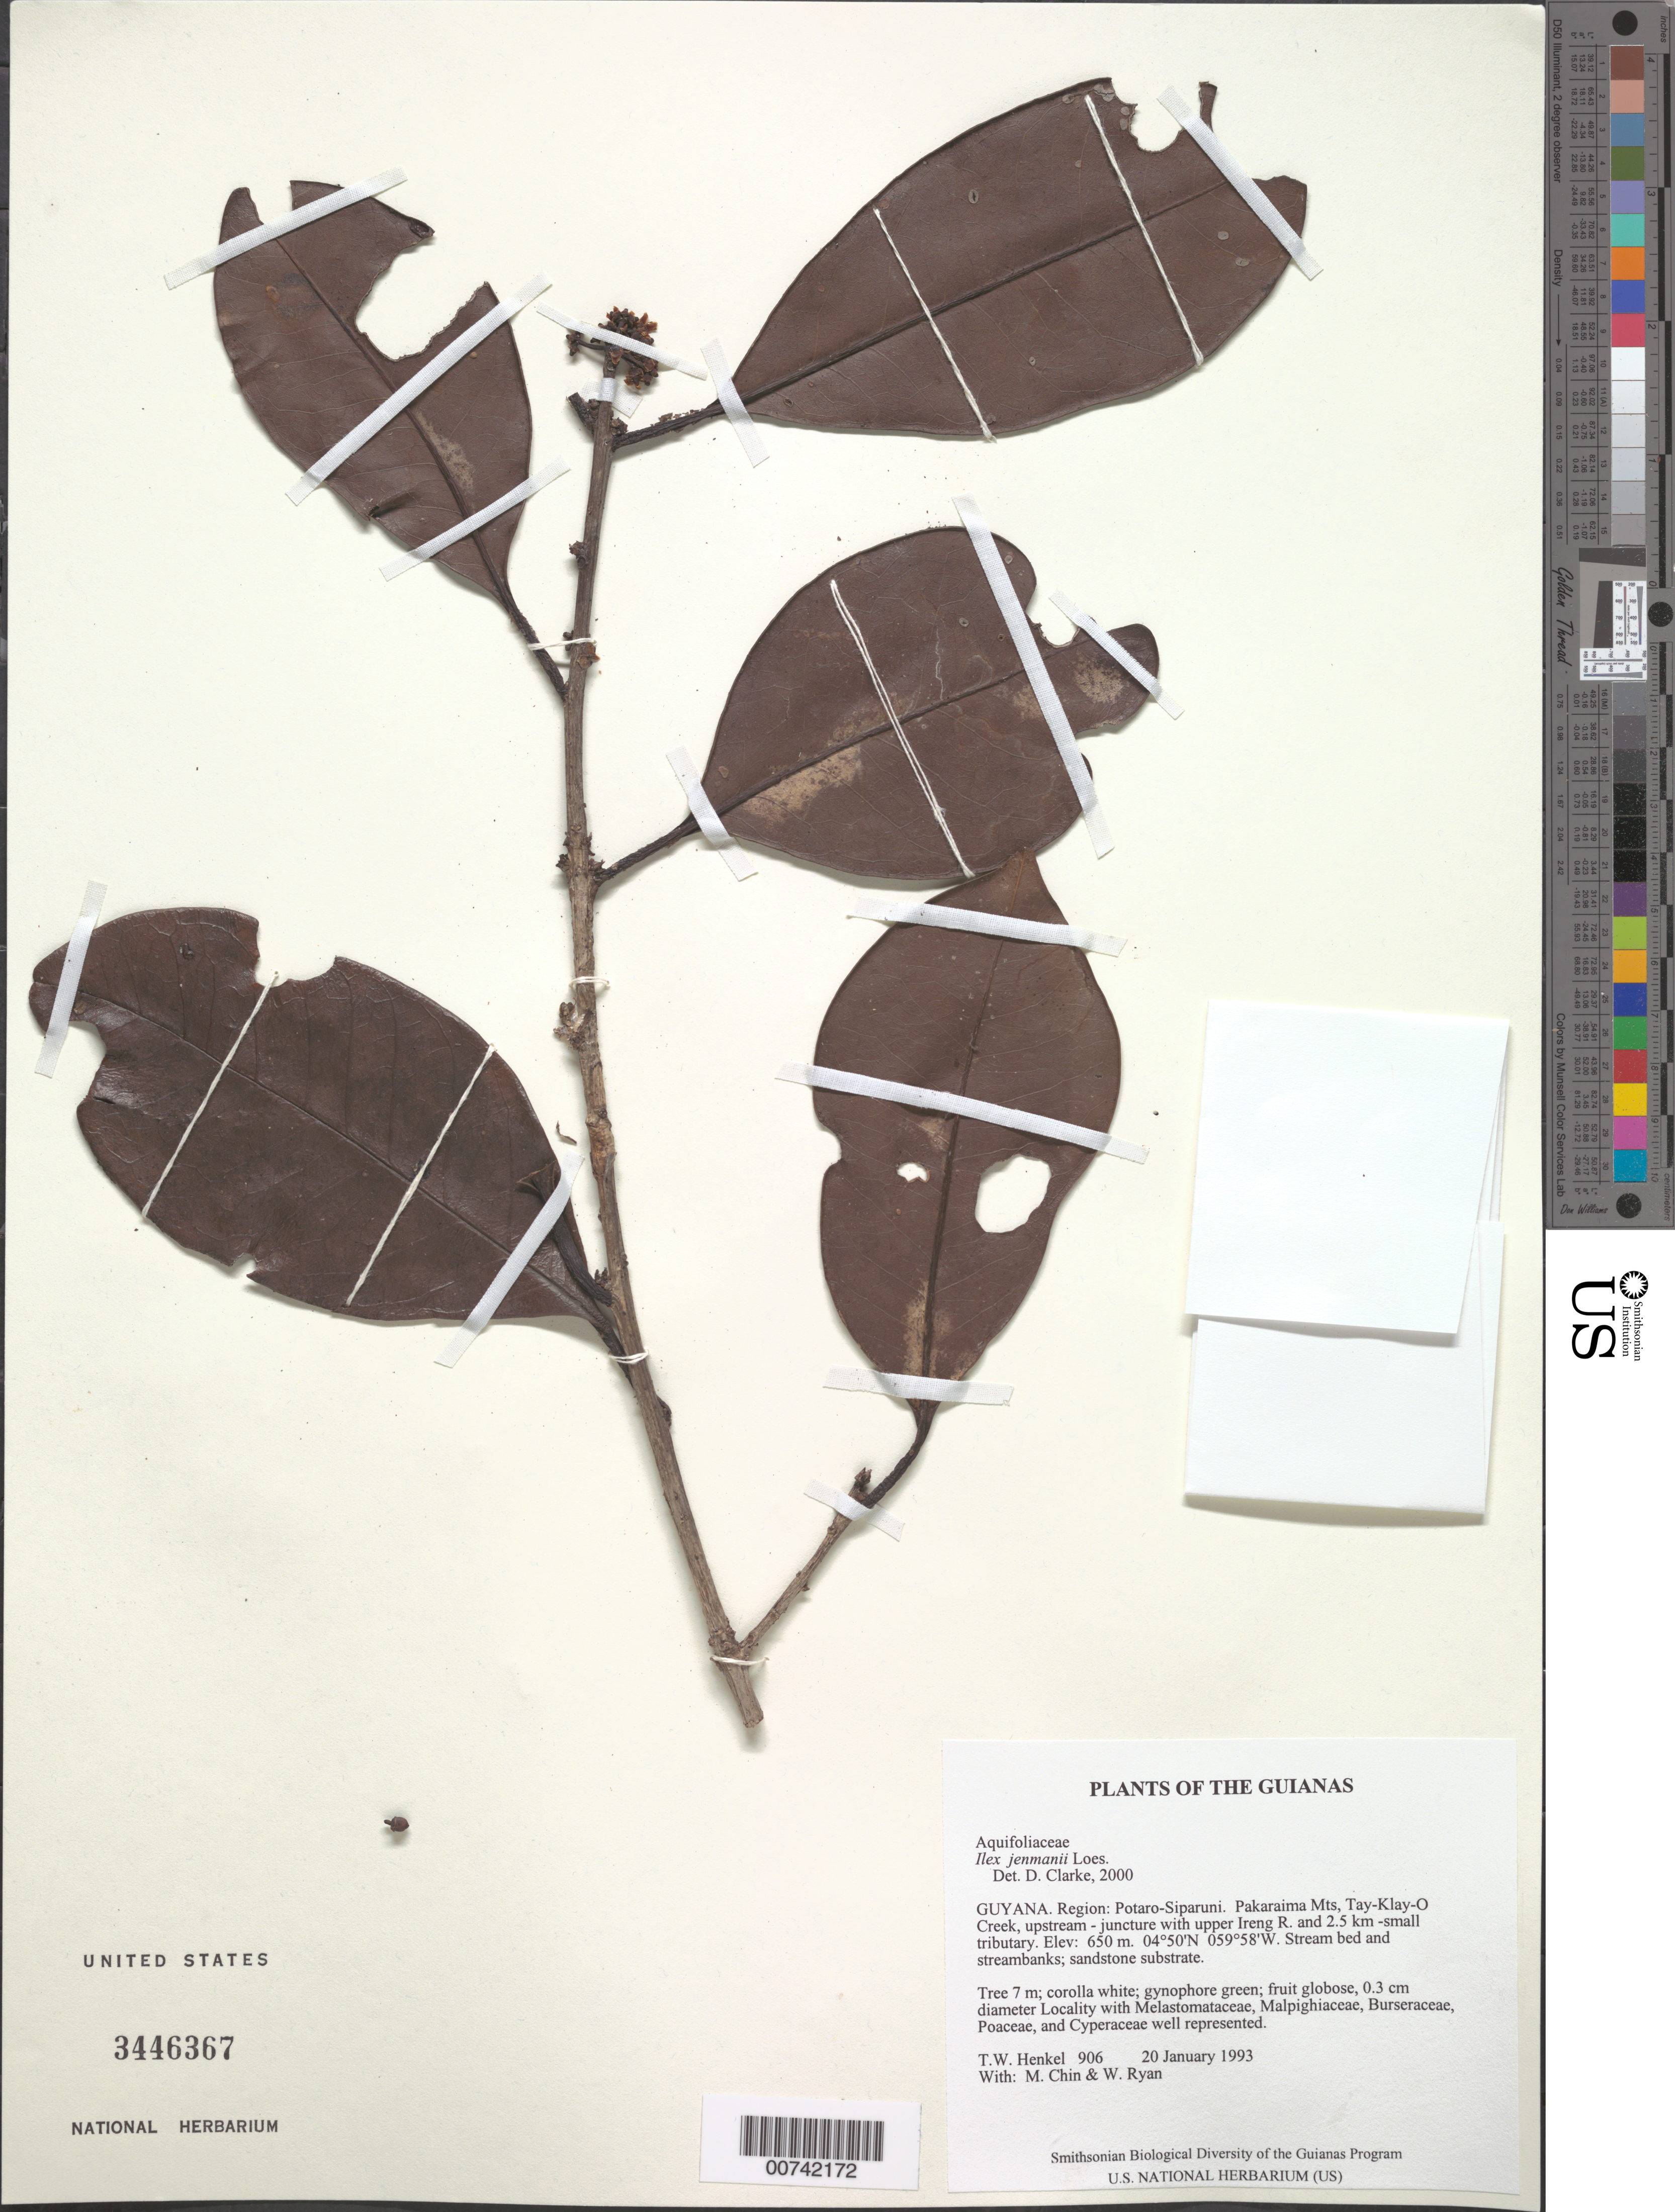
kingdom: Plantae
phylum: Tracheophyta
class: Magnoliopsida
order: Aquifoliales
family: Aquifoliaceae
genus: Ilex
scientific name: Ilex daphnogenea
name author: Reissek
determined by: Barriera, Gabrielle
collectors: T. Henkel, M. Chin & W. Ryan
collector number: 906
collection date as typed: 20 January 1993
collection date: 1993-01-20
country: Guyana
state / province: Potaro-Siparuni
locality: Pakaraima Mts, Tay-Klay-O Creek, upstream - juncture with upper Ireng R. and 2.5 km -small tributary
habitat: Stream bed and streambanks; sandstone substrate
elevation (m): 650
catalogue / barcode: US 3446367